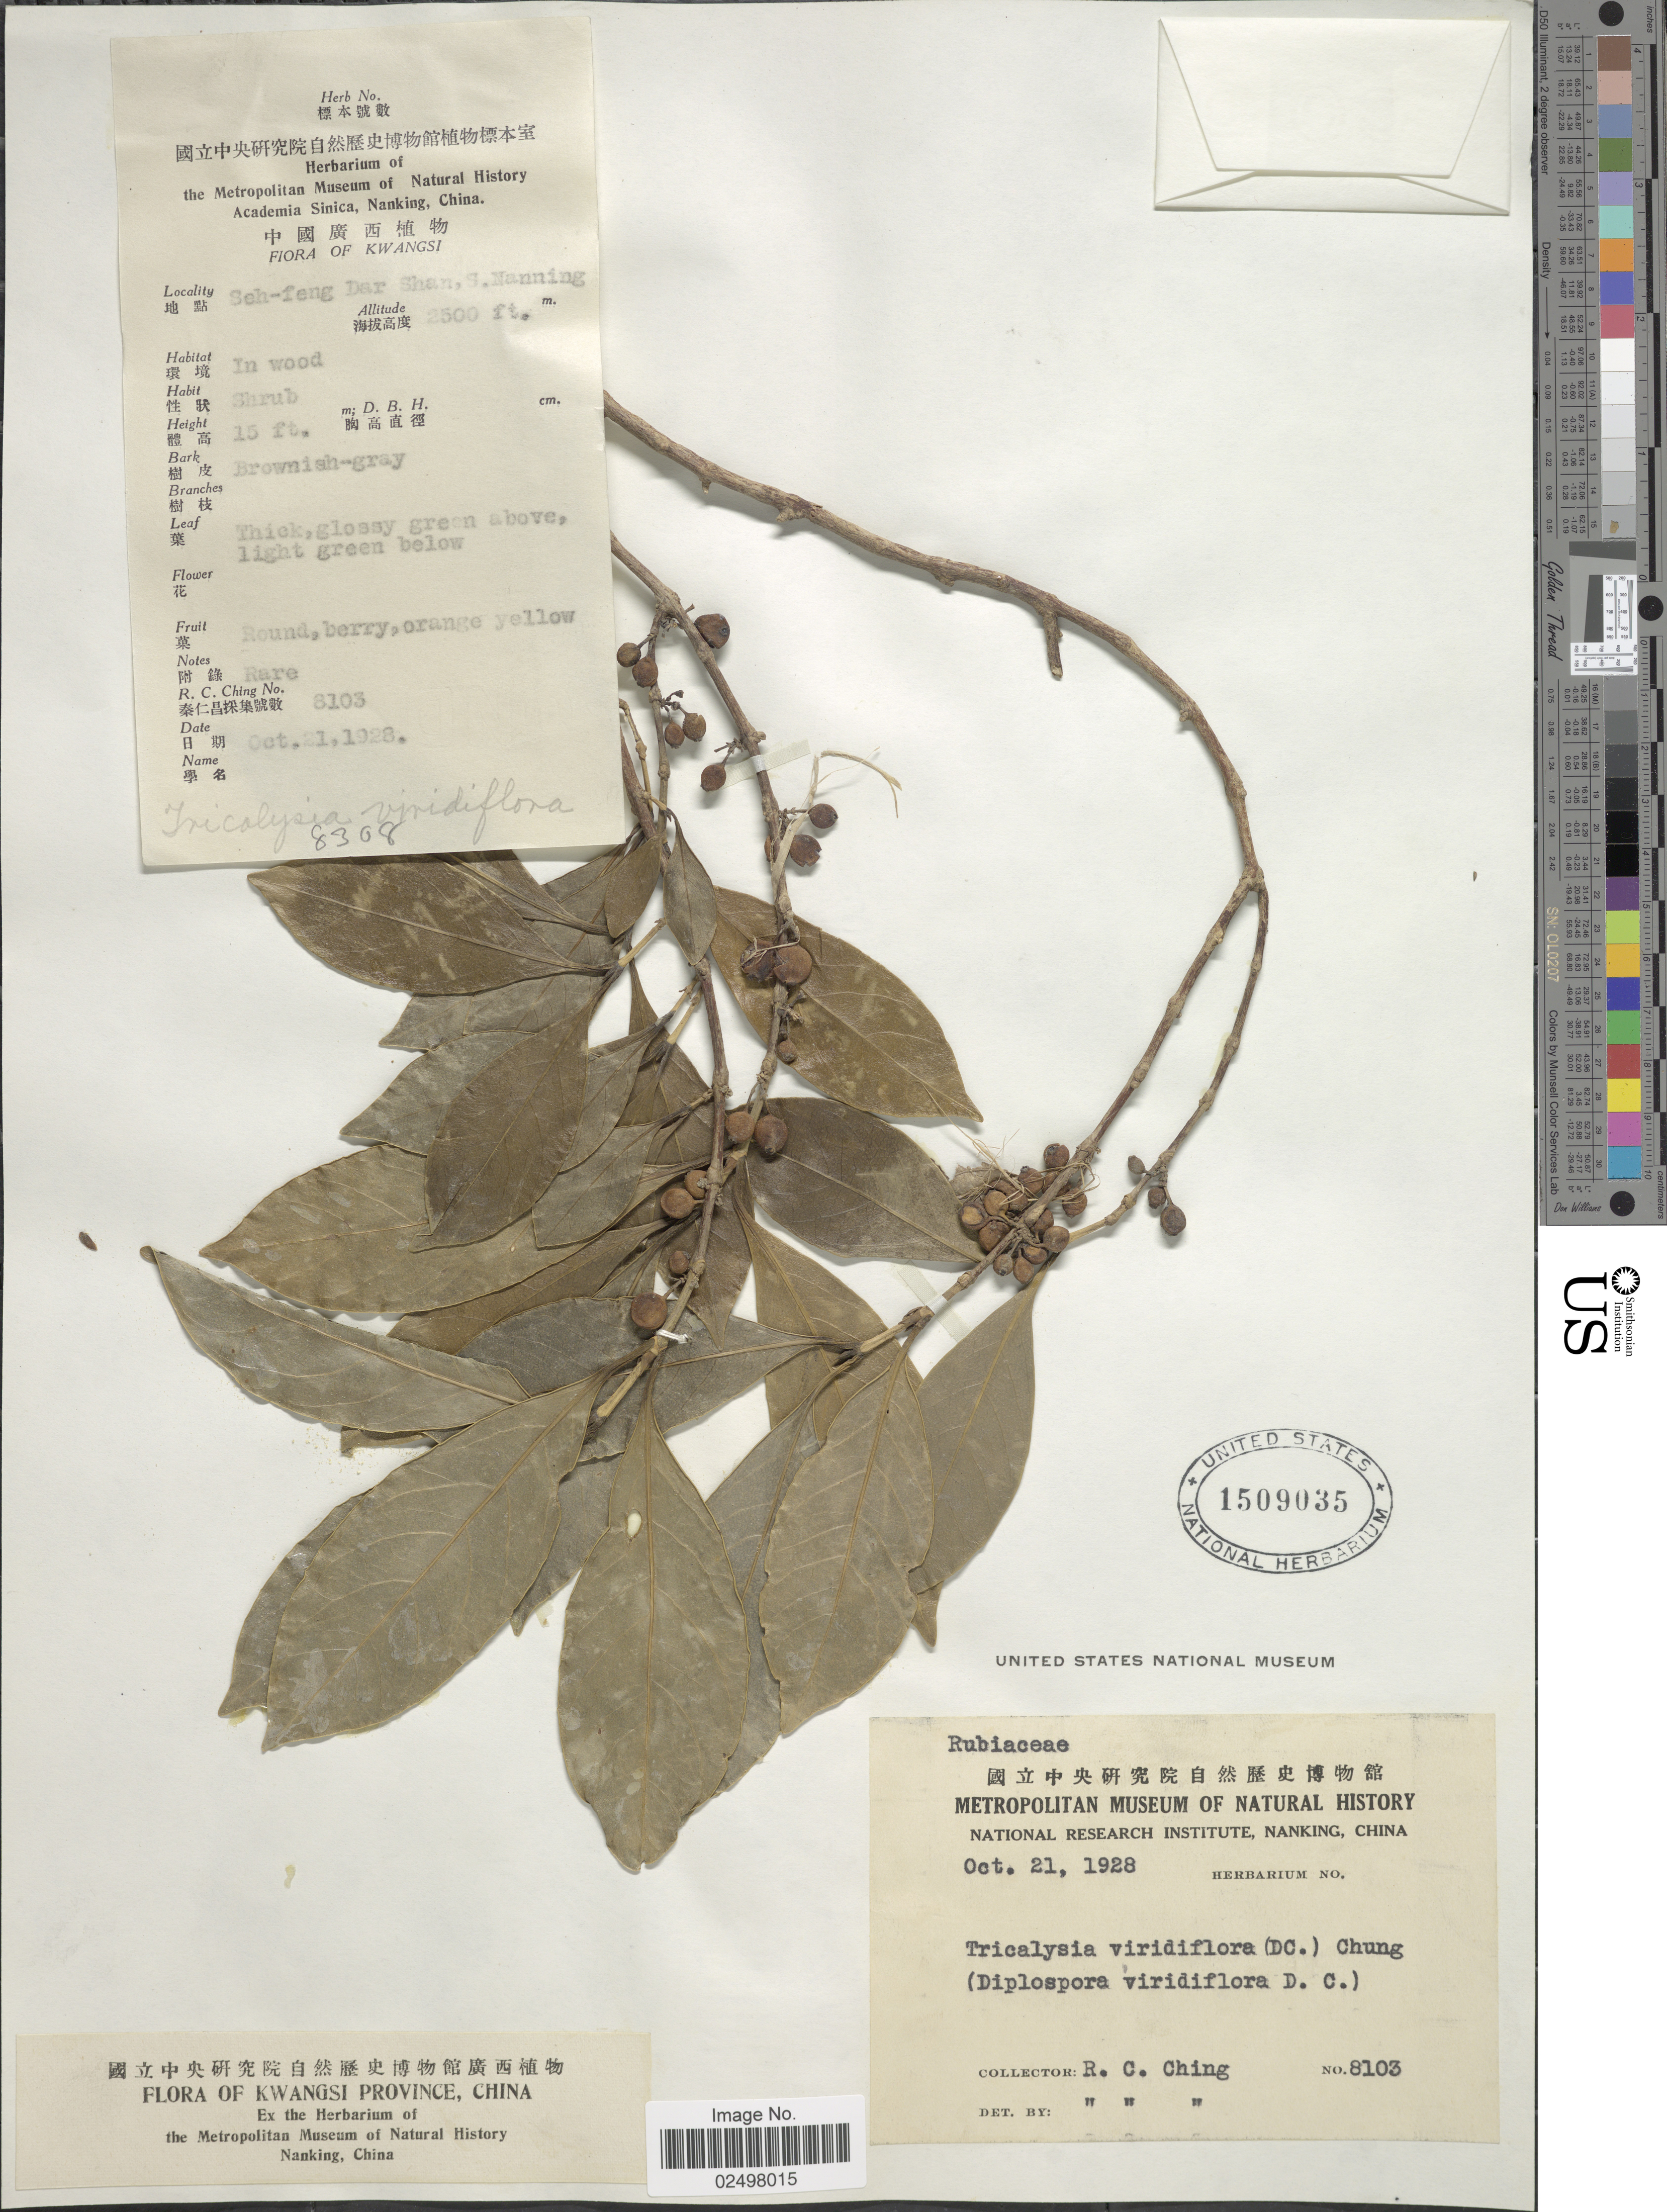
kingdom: Plantae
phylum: Tracheophyta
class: Magnoliopsida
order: Gentianales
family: Rubiaceae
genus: Tricalysia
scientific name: Tricalysia dubia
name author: (Lindl.) Ohwi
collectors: R. C. Ching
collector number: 8103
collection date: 1928-10-21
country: China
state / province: Guangxi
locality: Kwangsi Province, Seh-feng Dar Shan, S. Nanning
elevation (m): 762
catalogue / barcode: US 1509035